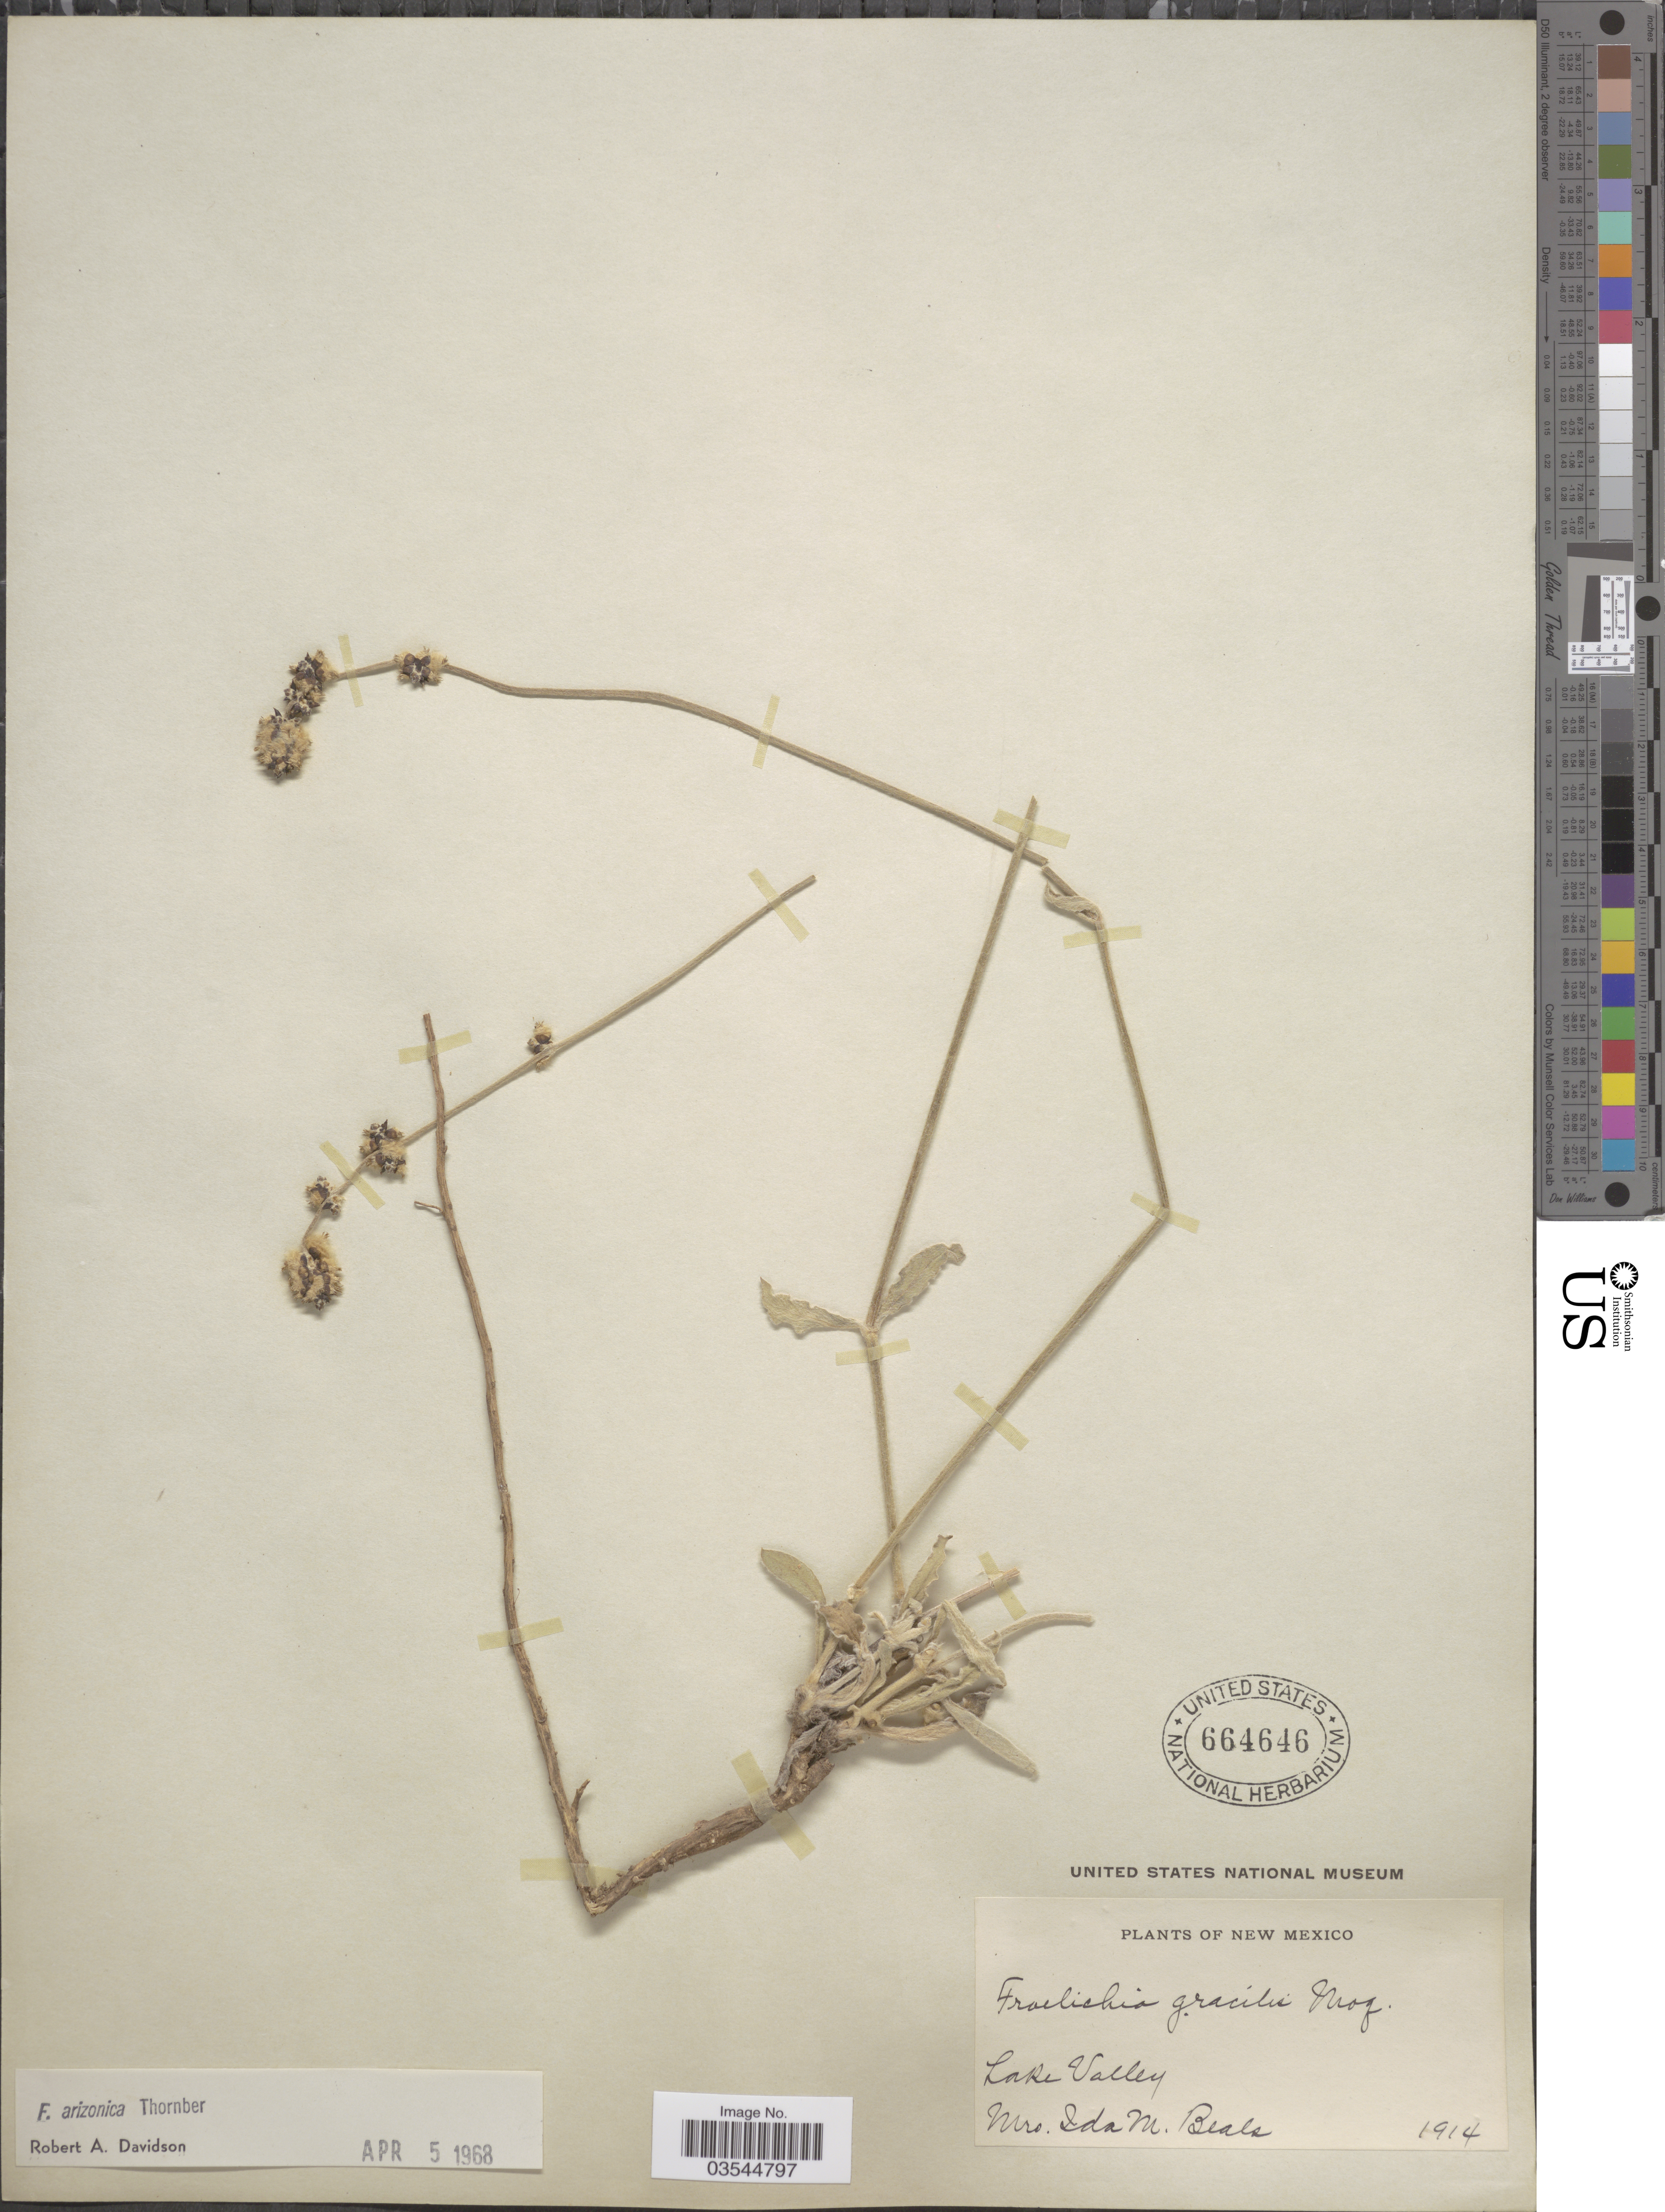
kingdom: Plantae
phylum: Tracheophyta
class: Magnoliopsida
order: Caryophyllales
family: Amaranthaceae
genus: Froelichia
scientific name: Froelichia arizonica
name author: Thornber ex Standl.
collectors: I. M. Beals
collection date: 1914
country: United States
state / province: New Mexico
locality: Lake Valley.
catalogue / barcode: US 664646